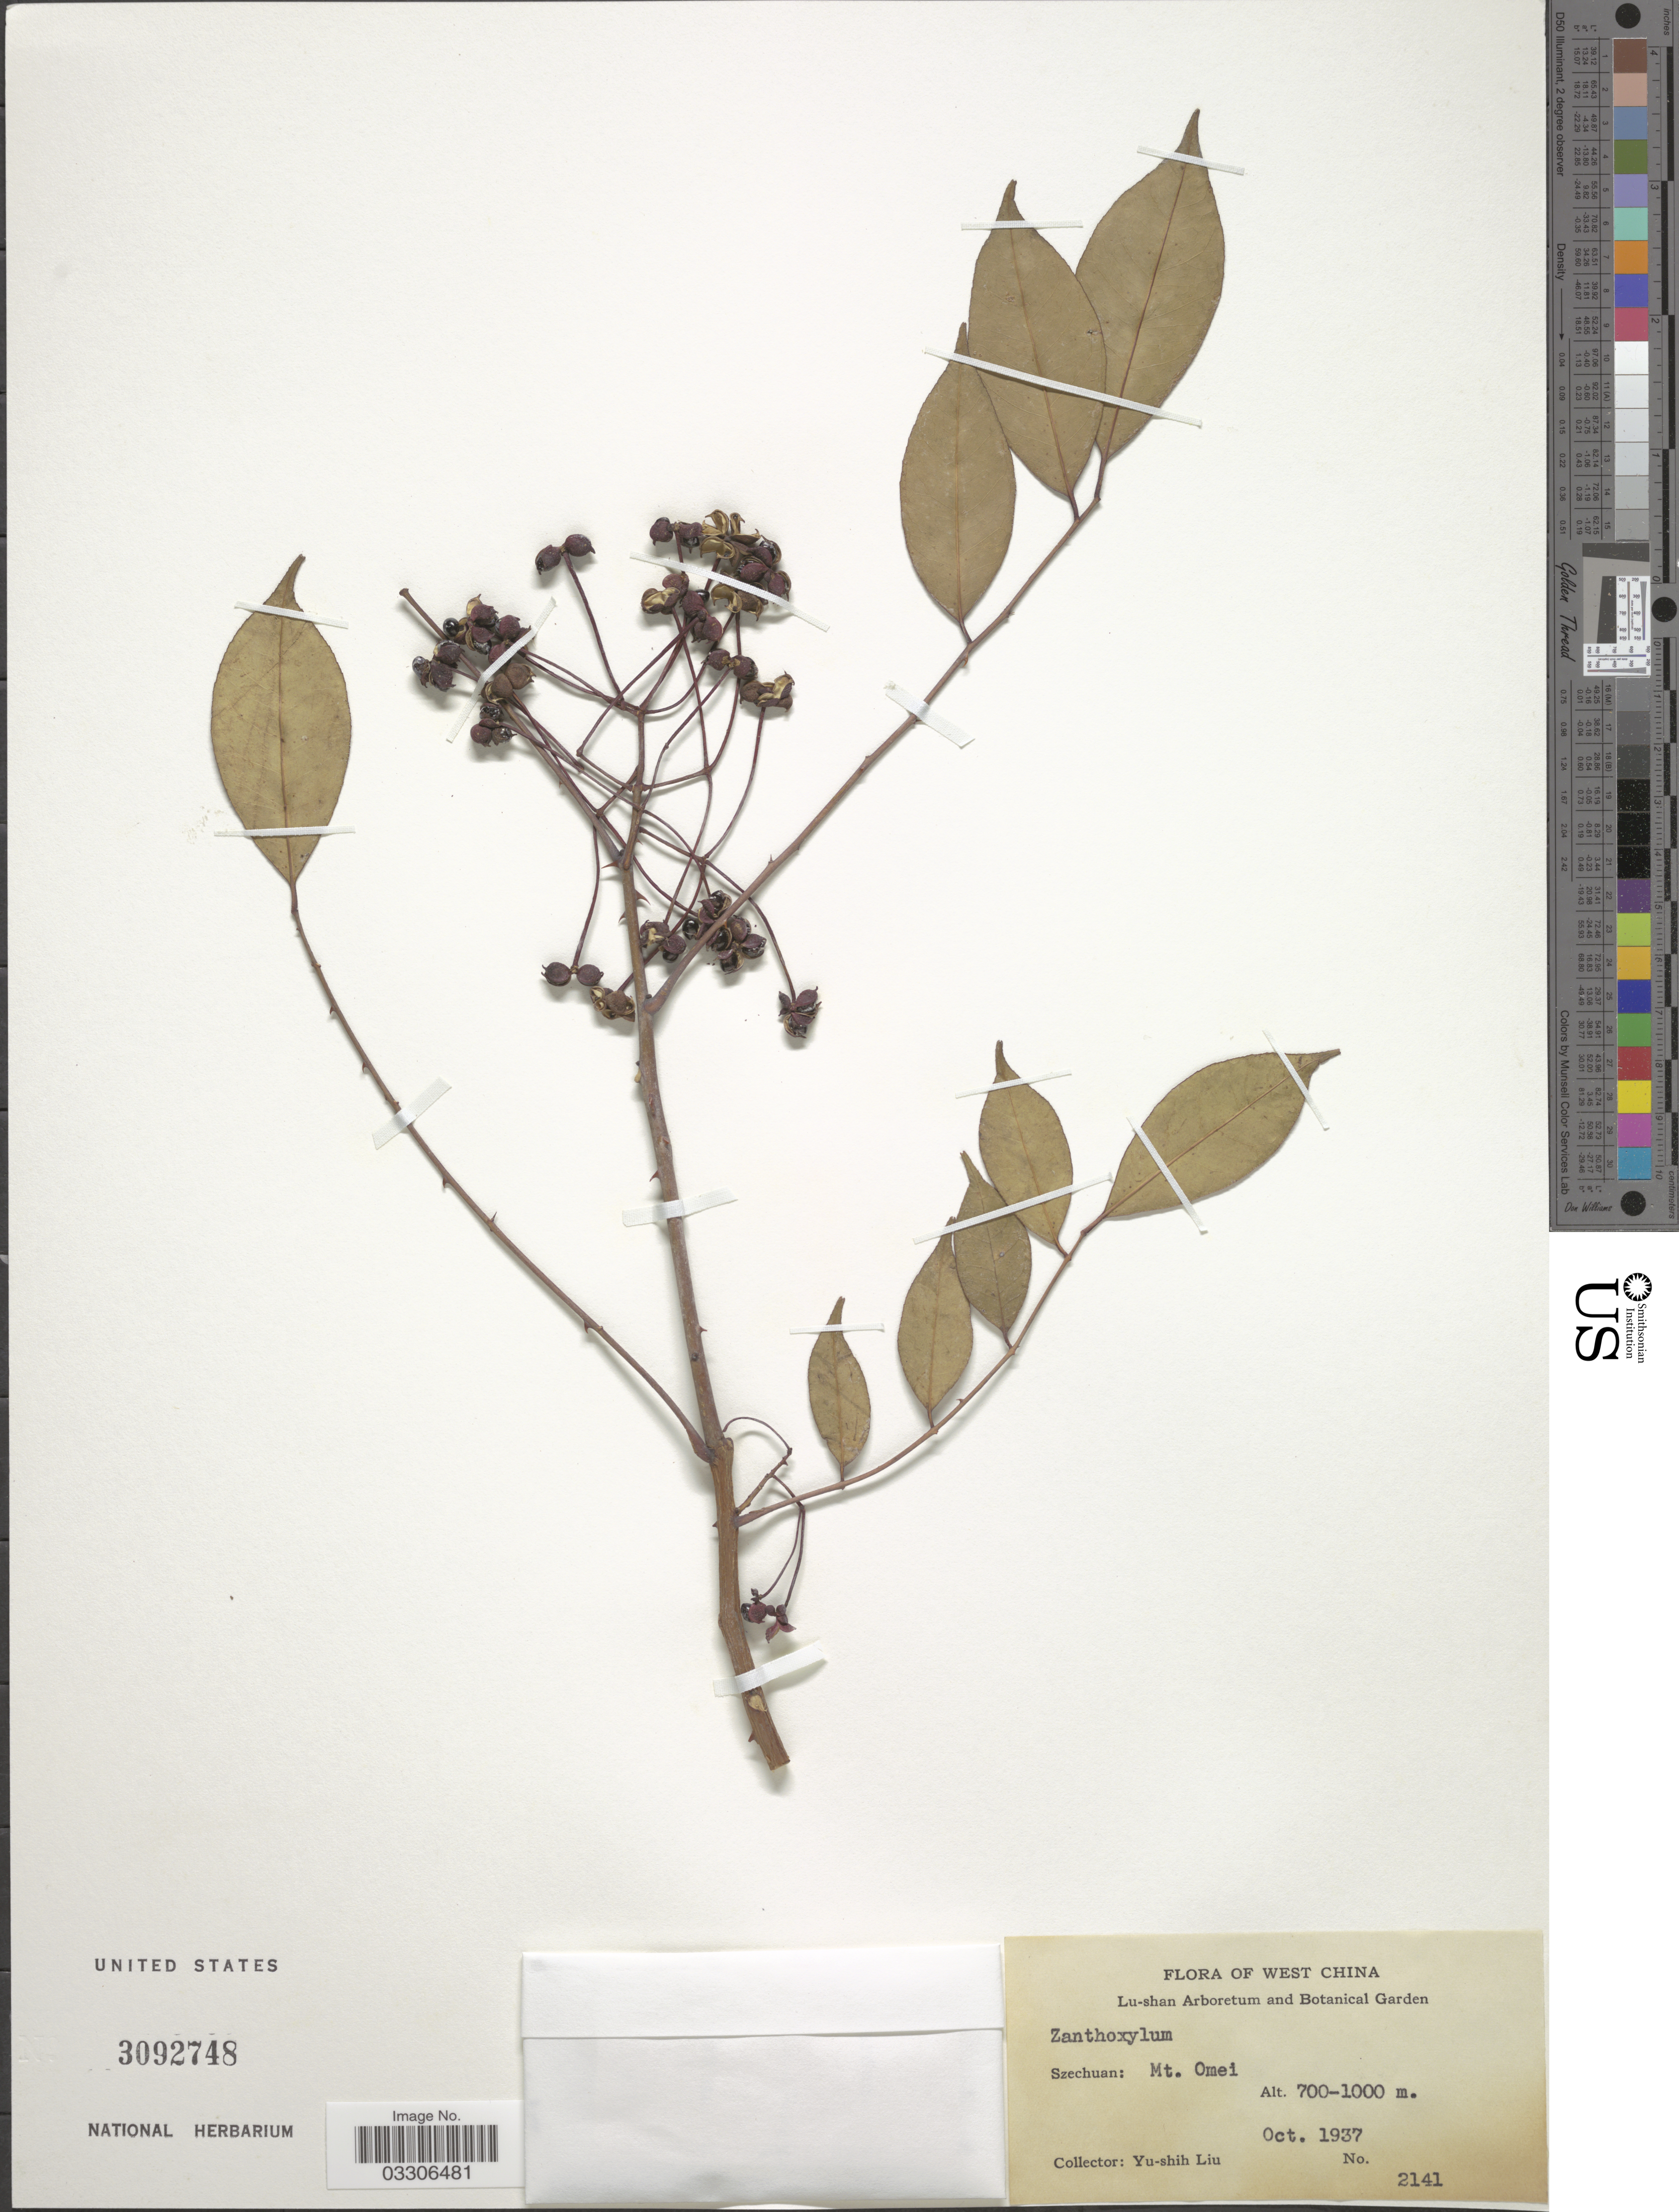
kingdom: Plantae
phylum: Tracheophyta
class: Magnoliopsida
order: Sapindales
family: Rutaceae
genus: Zanthoxylum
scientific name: Zanthoxylum sp.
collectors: Y.-S. Liu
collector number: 2141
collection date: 1937-10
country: China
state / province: Sichuan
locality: West China. Szechuan: Mt. Omei.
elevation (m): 700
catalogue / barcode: US 3092748